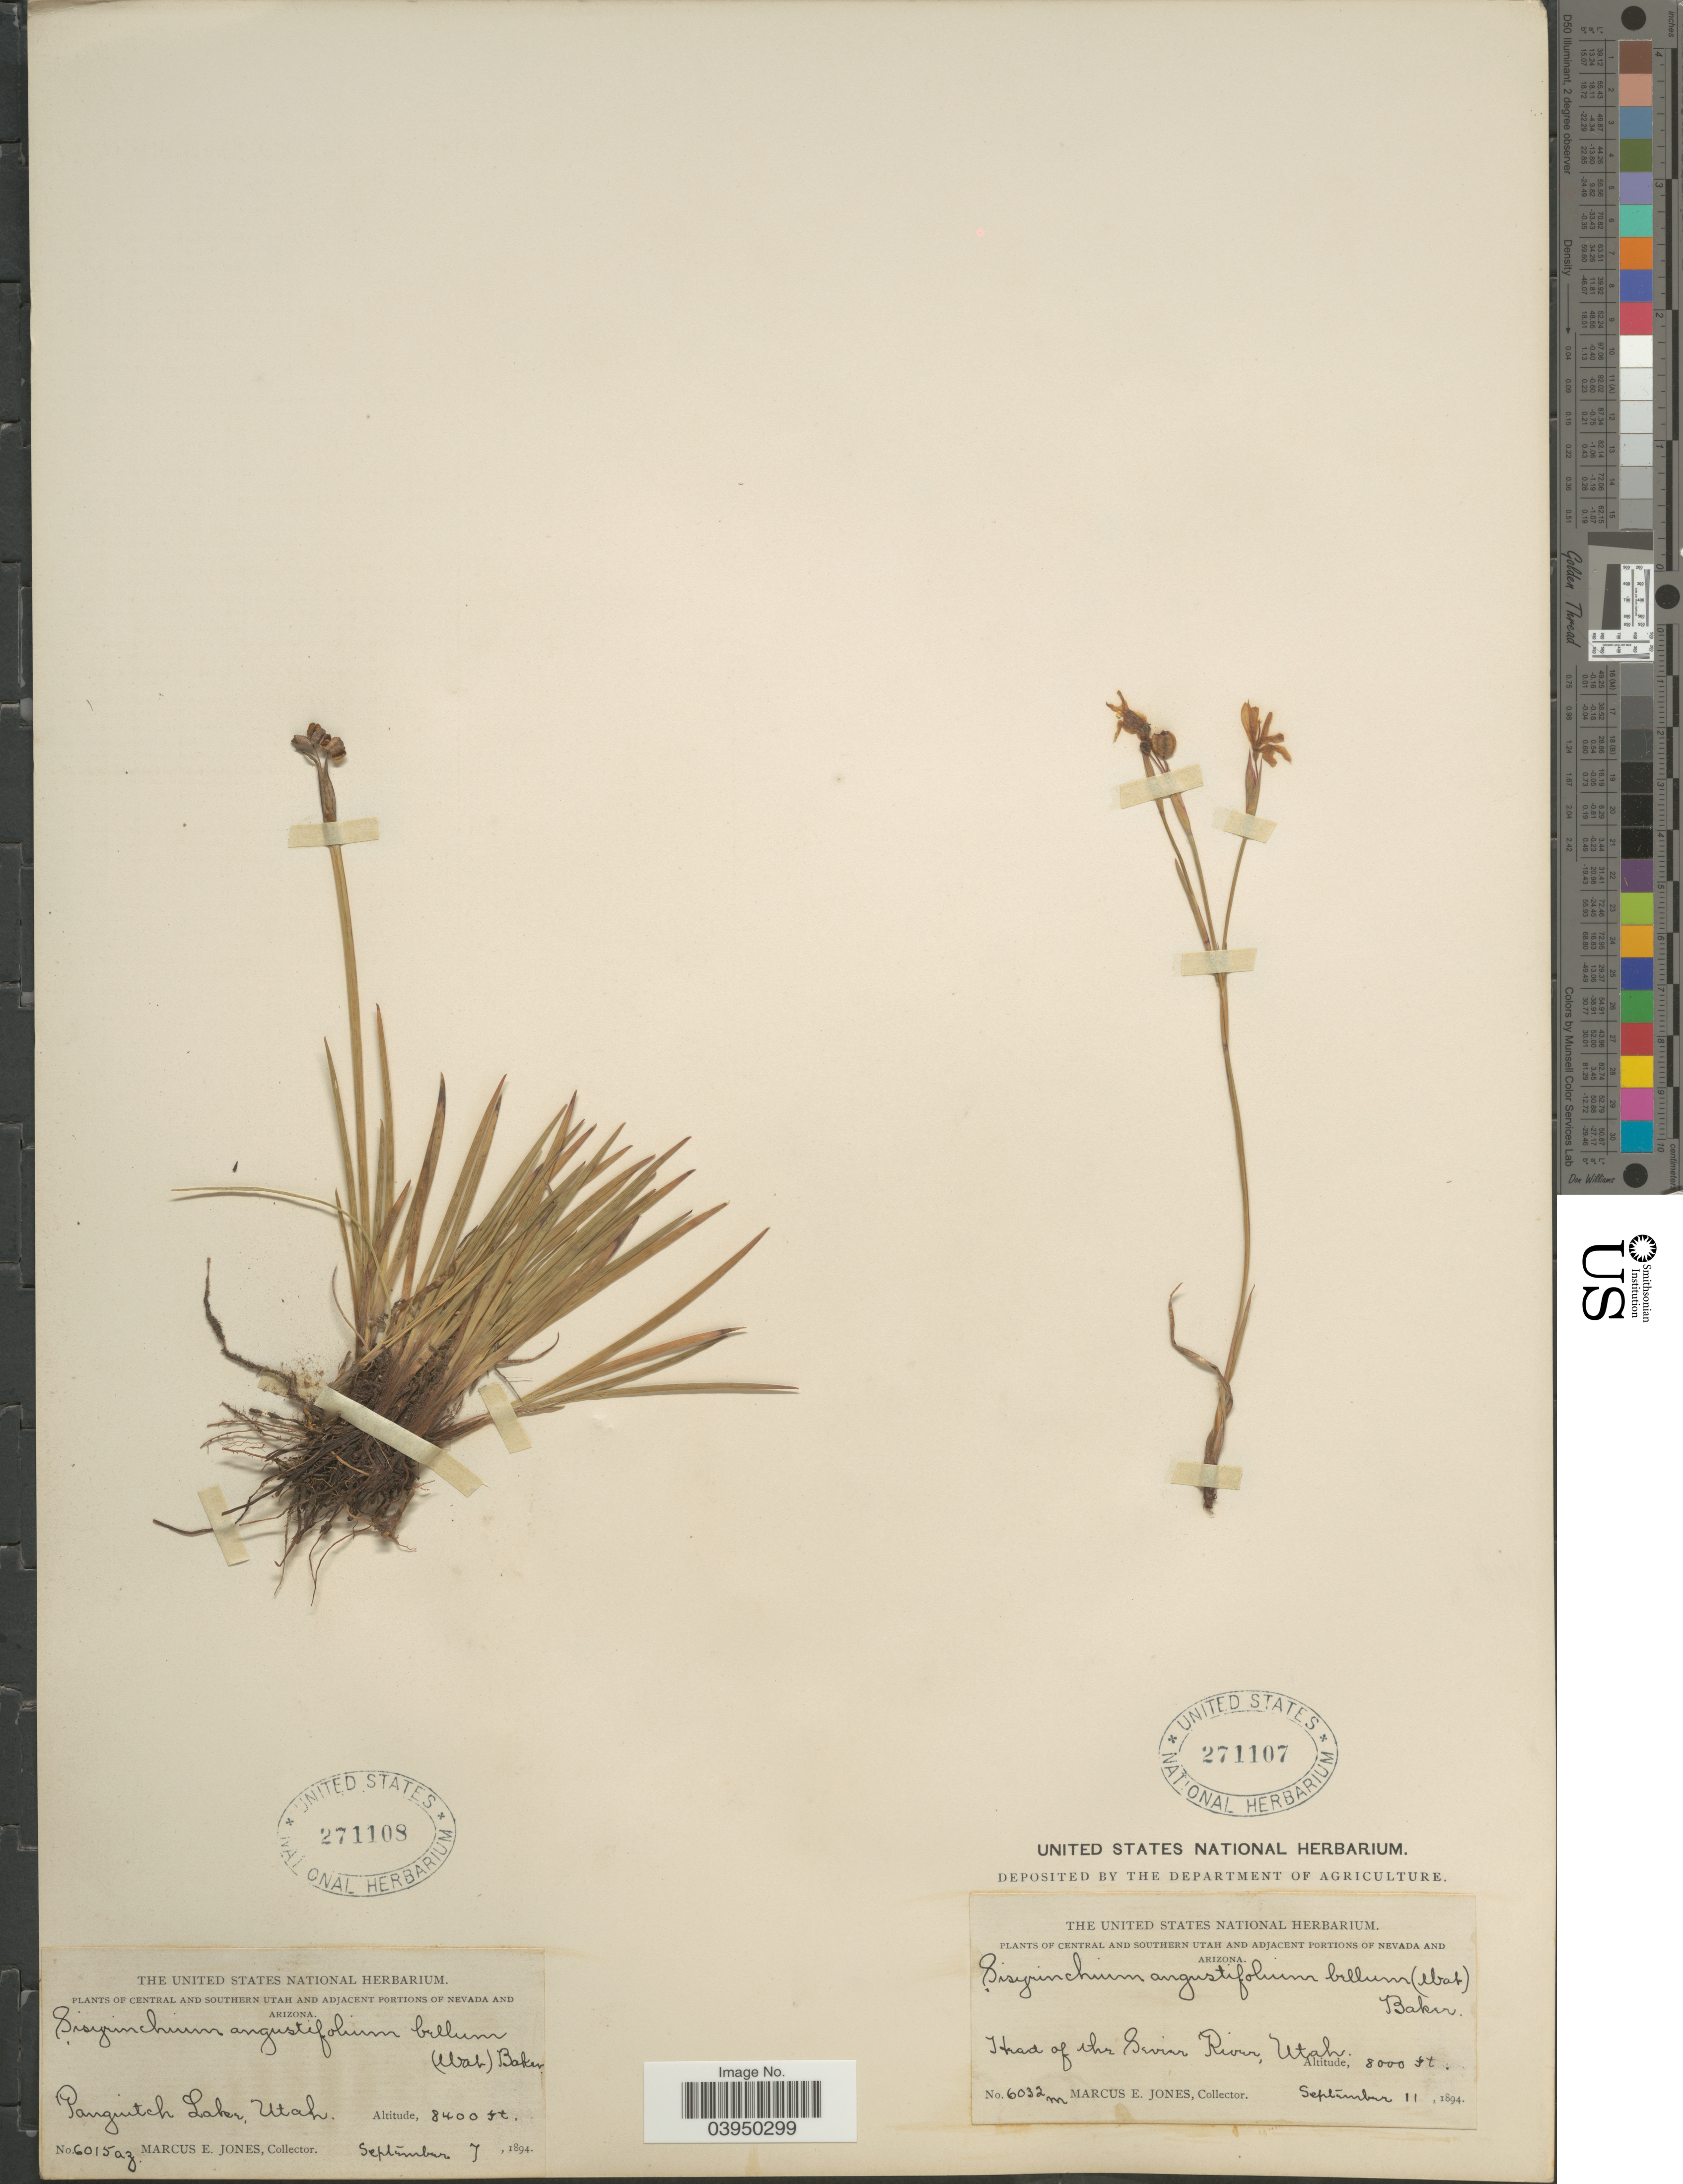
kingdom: Plantae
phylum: Tracheophyta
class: Liliopsida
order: Asparagales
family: Iridaceae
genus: Sisyrinchium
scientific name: Sisyrinchium amethystinum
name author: E.P. Bicknell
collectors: M. E. Jones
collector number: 6032m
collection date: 1894-09-11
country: United States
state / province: Utah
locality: Central and Southern Utah. Head of the Sevier River.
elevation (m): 2438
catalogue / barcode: US 271107-2